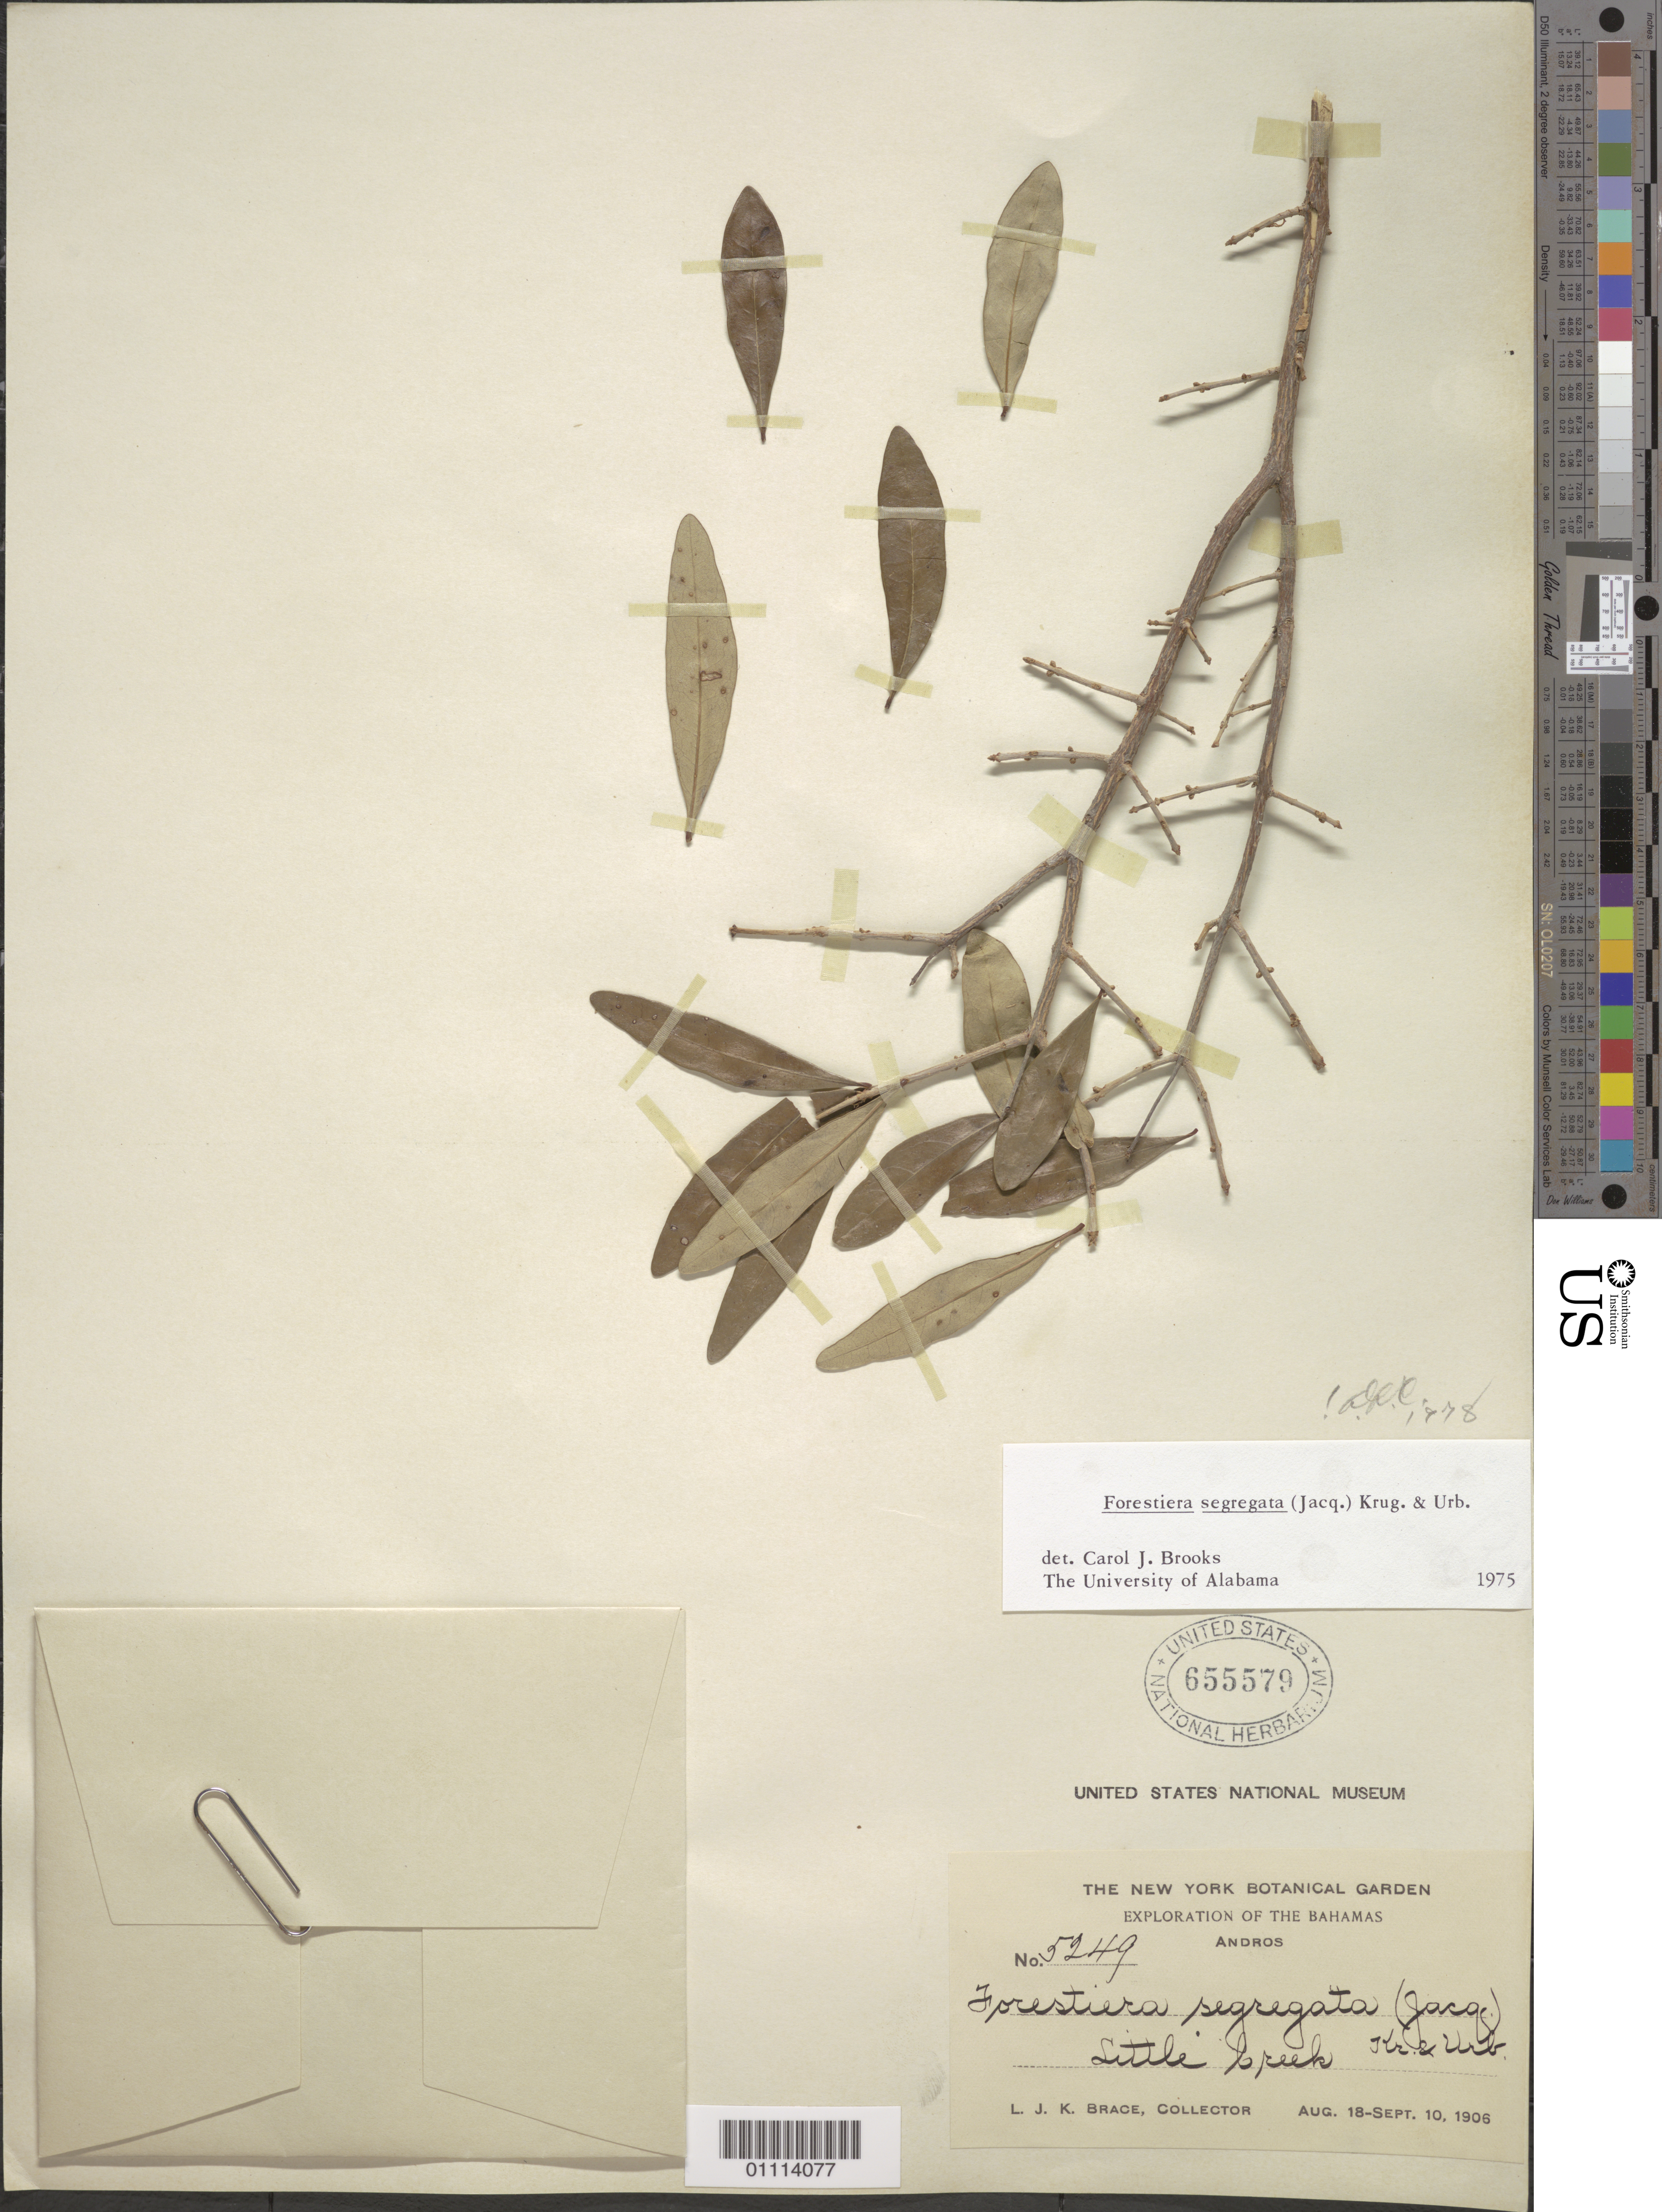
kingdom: Plantae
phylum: Tracheophyta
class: Magnoliopsida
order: Lamiales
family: Oleaceae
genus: Forestiera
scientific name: Forestiera segregata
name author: (Jacq.) Krug & Urb.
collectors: L. J. K. Brace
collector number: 5249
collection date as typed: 18 Aug 1906 to 10 Sep 1906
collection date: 1906-08-18/1906-09-10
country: Bahamas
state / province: South Andros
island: Andros I.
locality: Little Creek, Andros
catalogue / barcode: US 655579